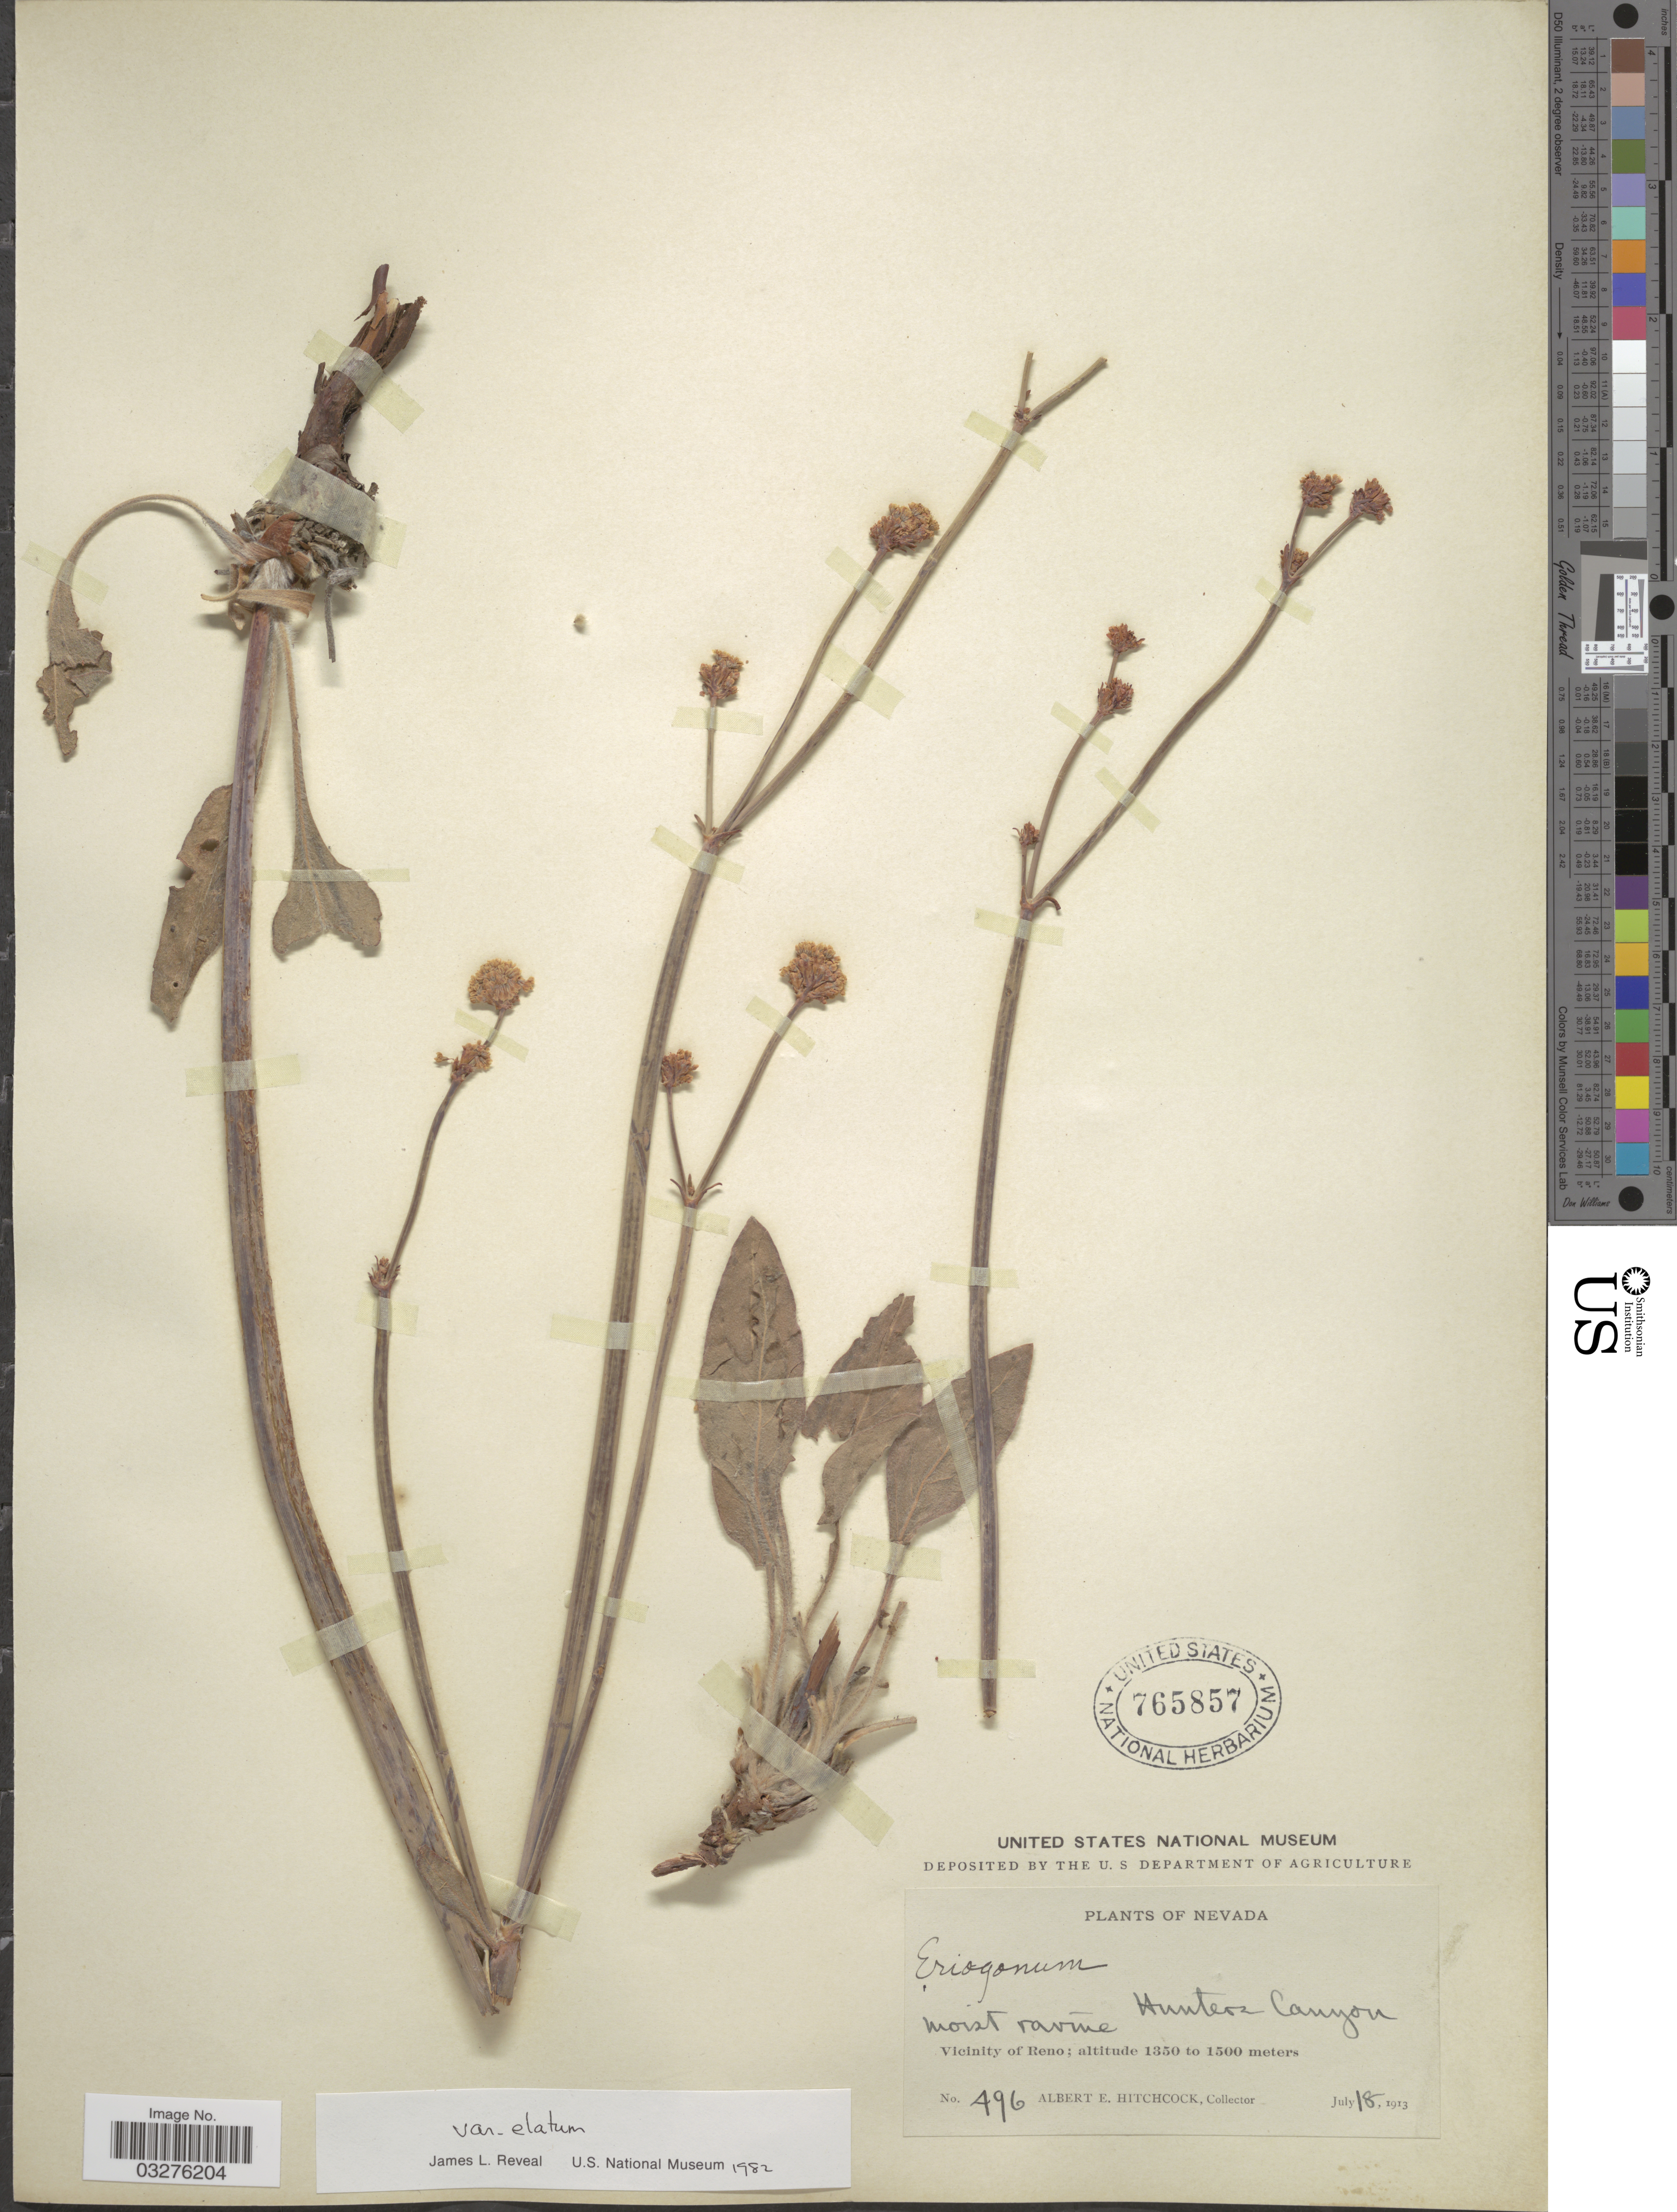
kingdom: Plantae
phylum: Tracheophyta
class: Magnoliopsida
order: Caryophyllales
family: Polygonaceae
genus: Eriogonum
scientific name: Eriogonum elatum var. elatum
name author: Douglas ex Benth.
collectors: A. Hitchcock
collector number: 796*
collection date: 1913-07-18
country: United States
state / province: Nevada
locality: Hunters Canyon, Vicinity of Reno.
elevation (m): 1350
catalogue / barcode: US 765857